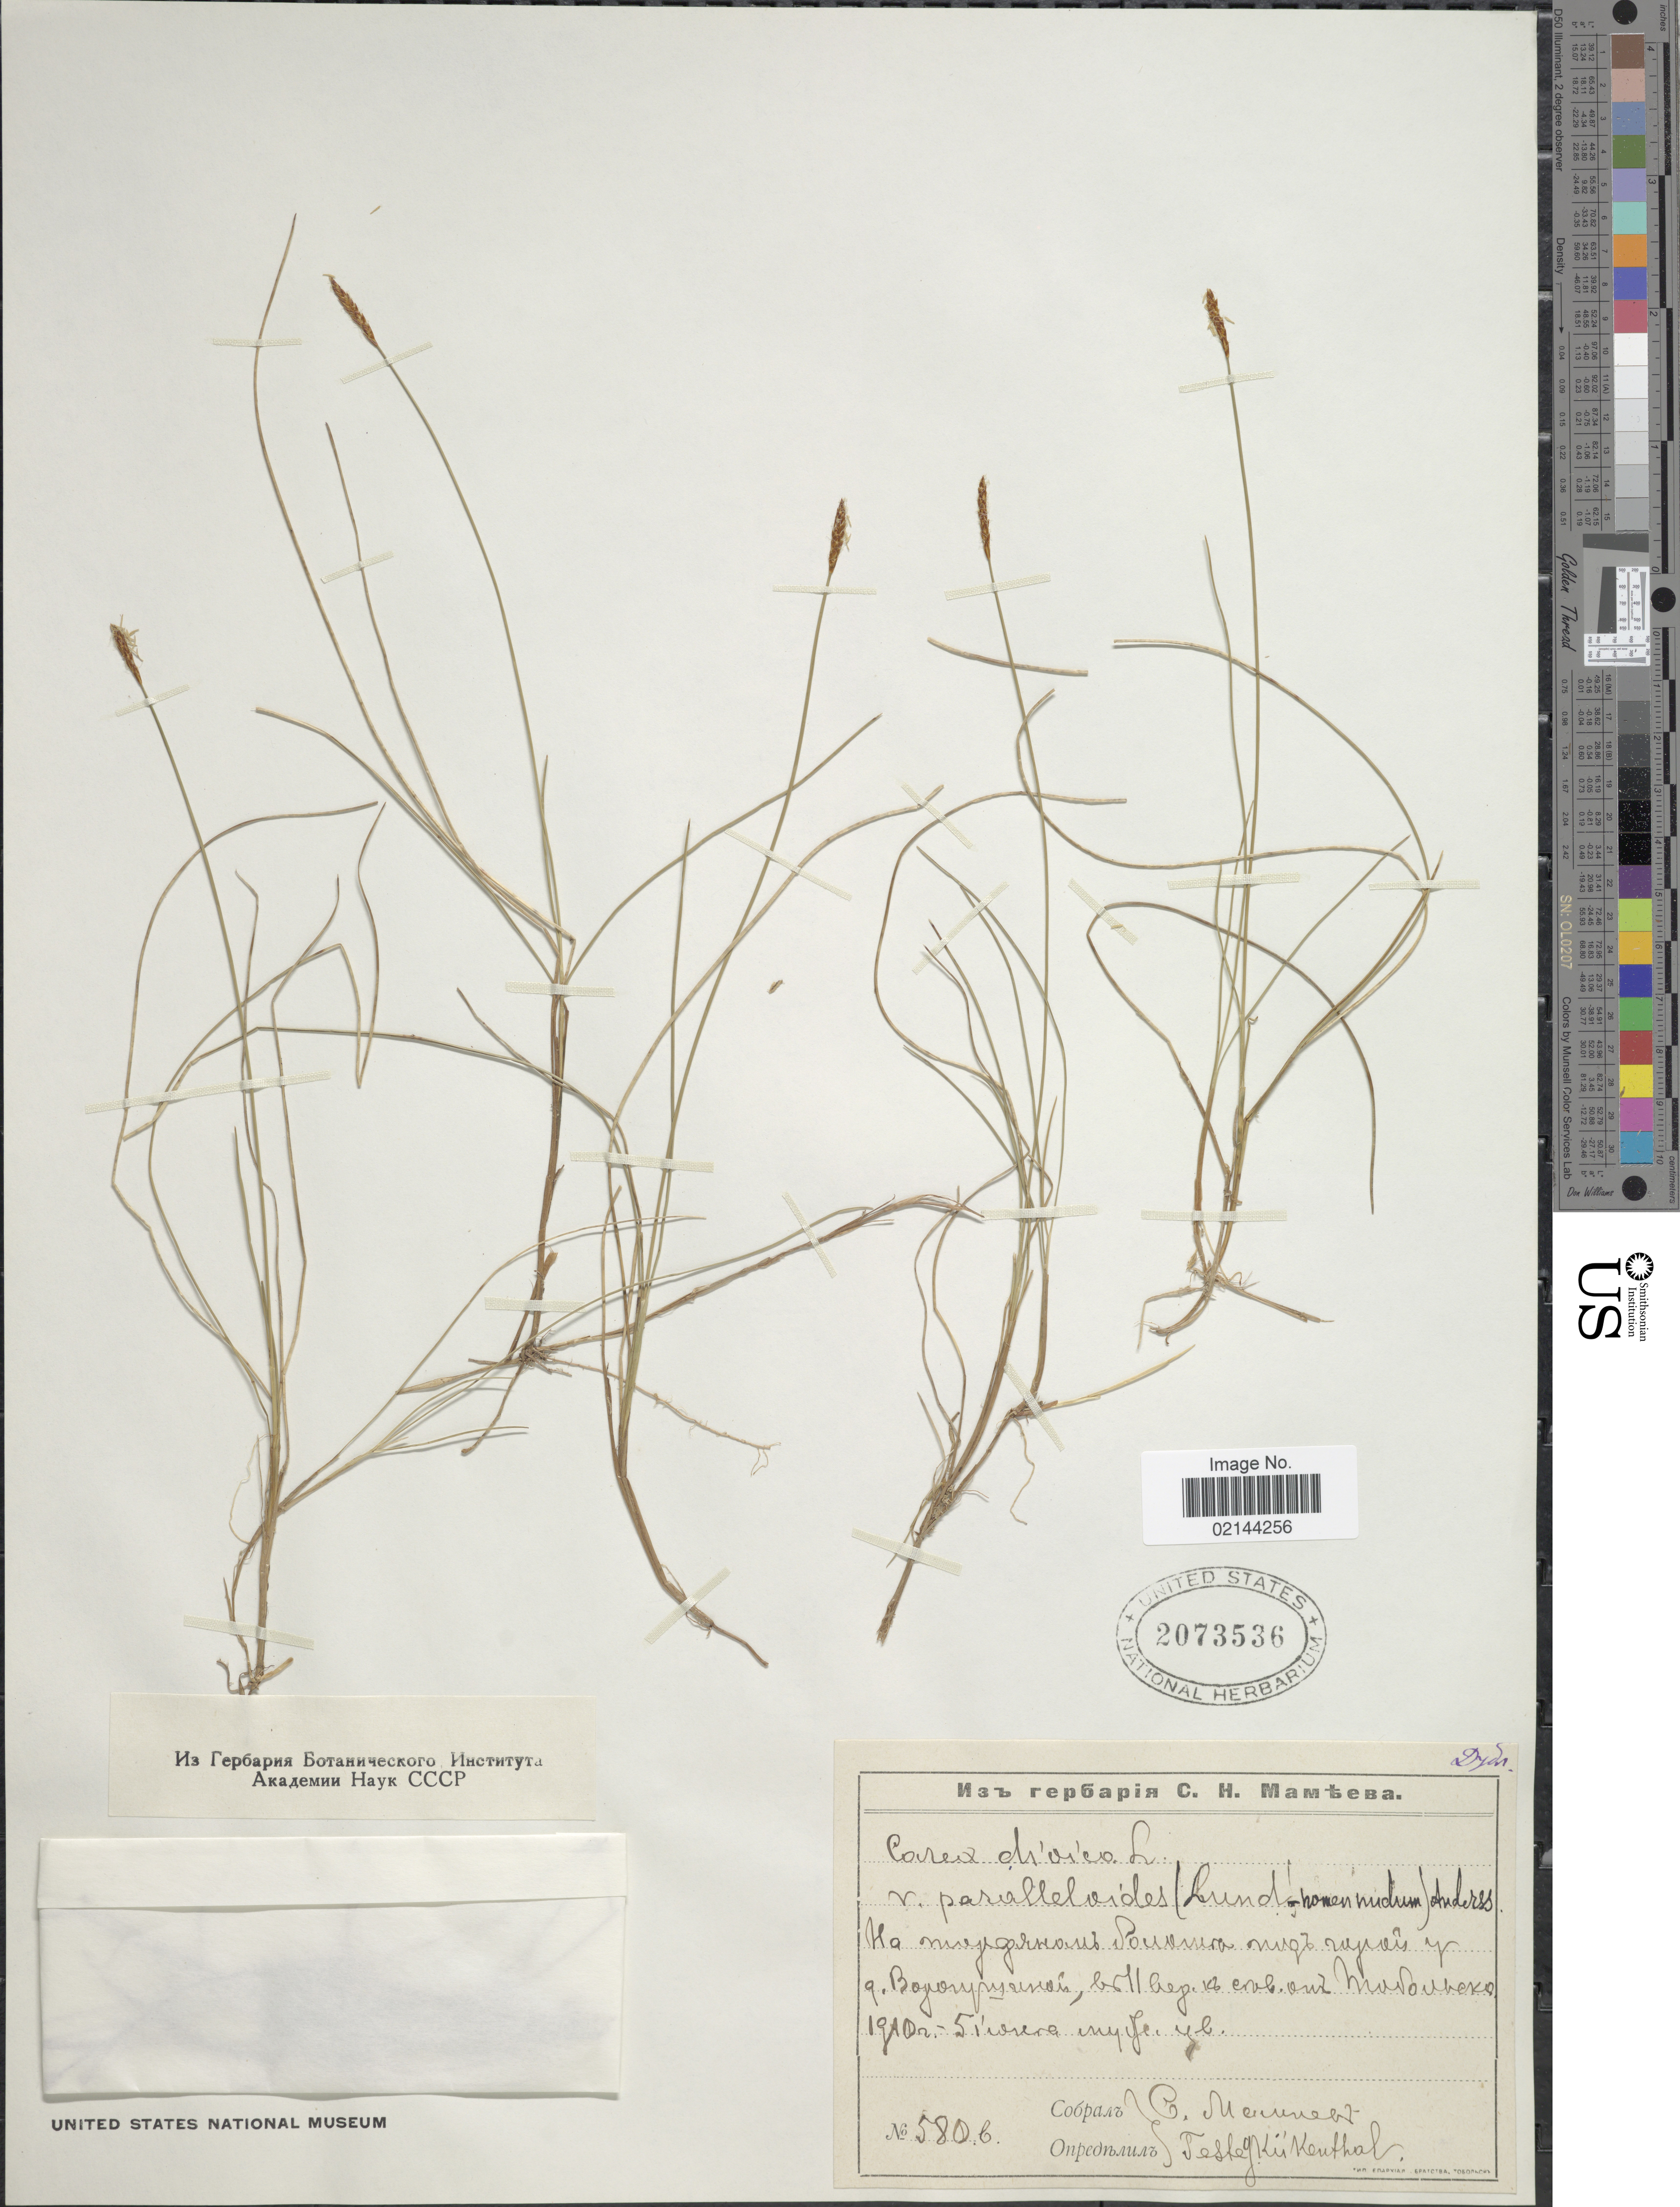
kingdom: Plantae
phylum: Tracheophyta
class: Liliopsida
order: Poales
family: Cyperaceae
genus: Carex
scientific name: Carex dioica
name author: L.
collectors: Collector illegible & Collector illegible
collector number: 5806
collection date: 1910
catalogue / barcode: US 2073536